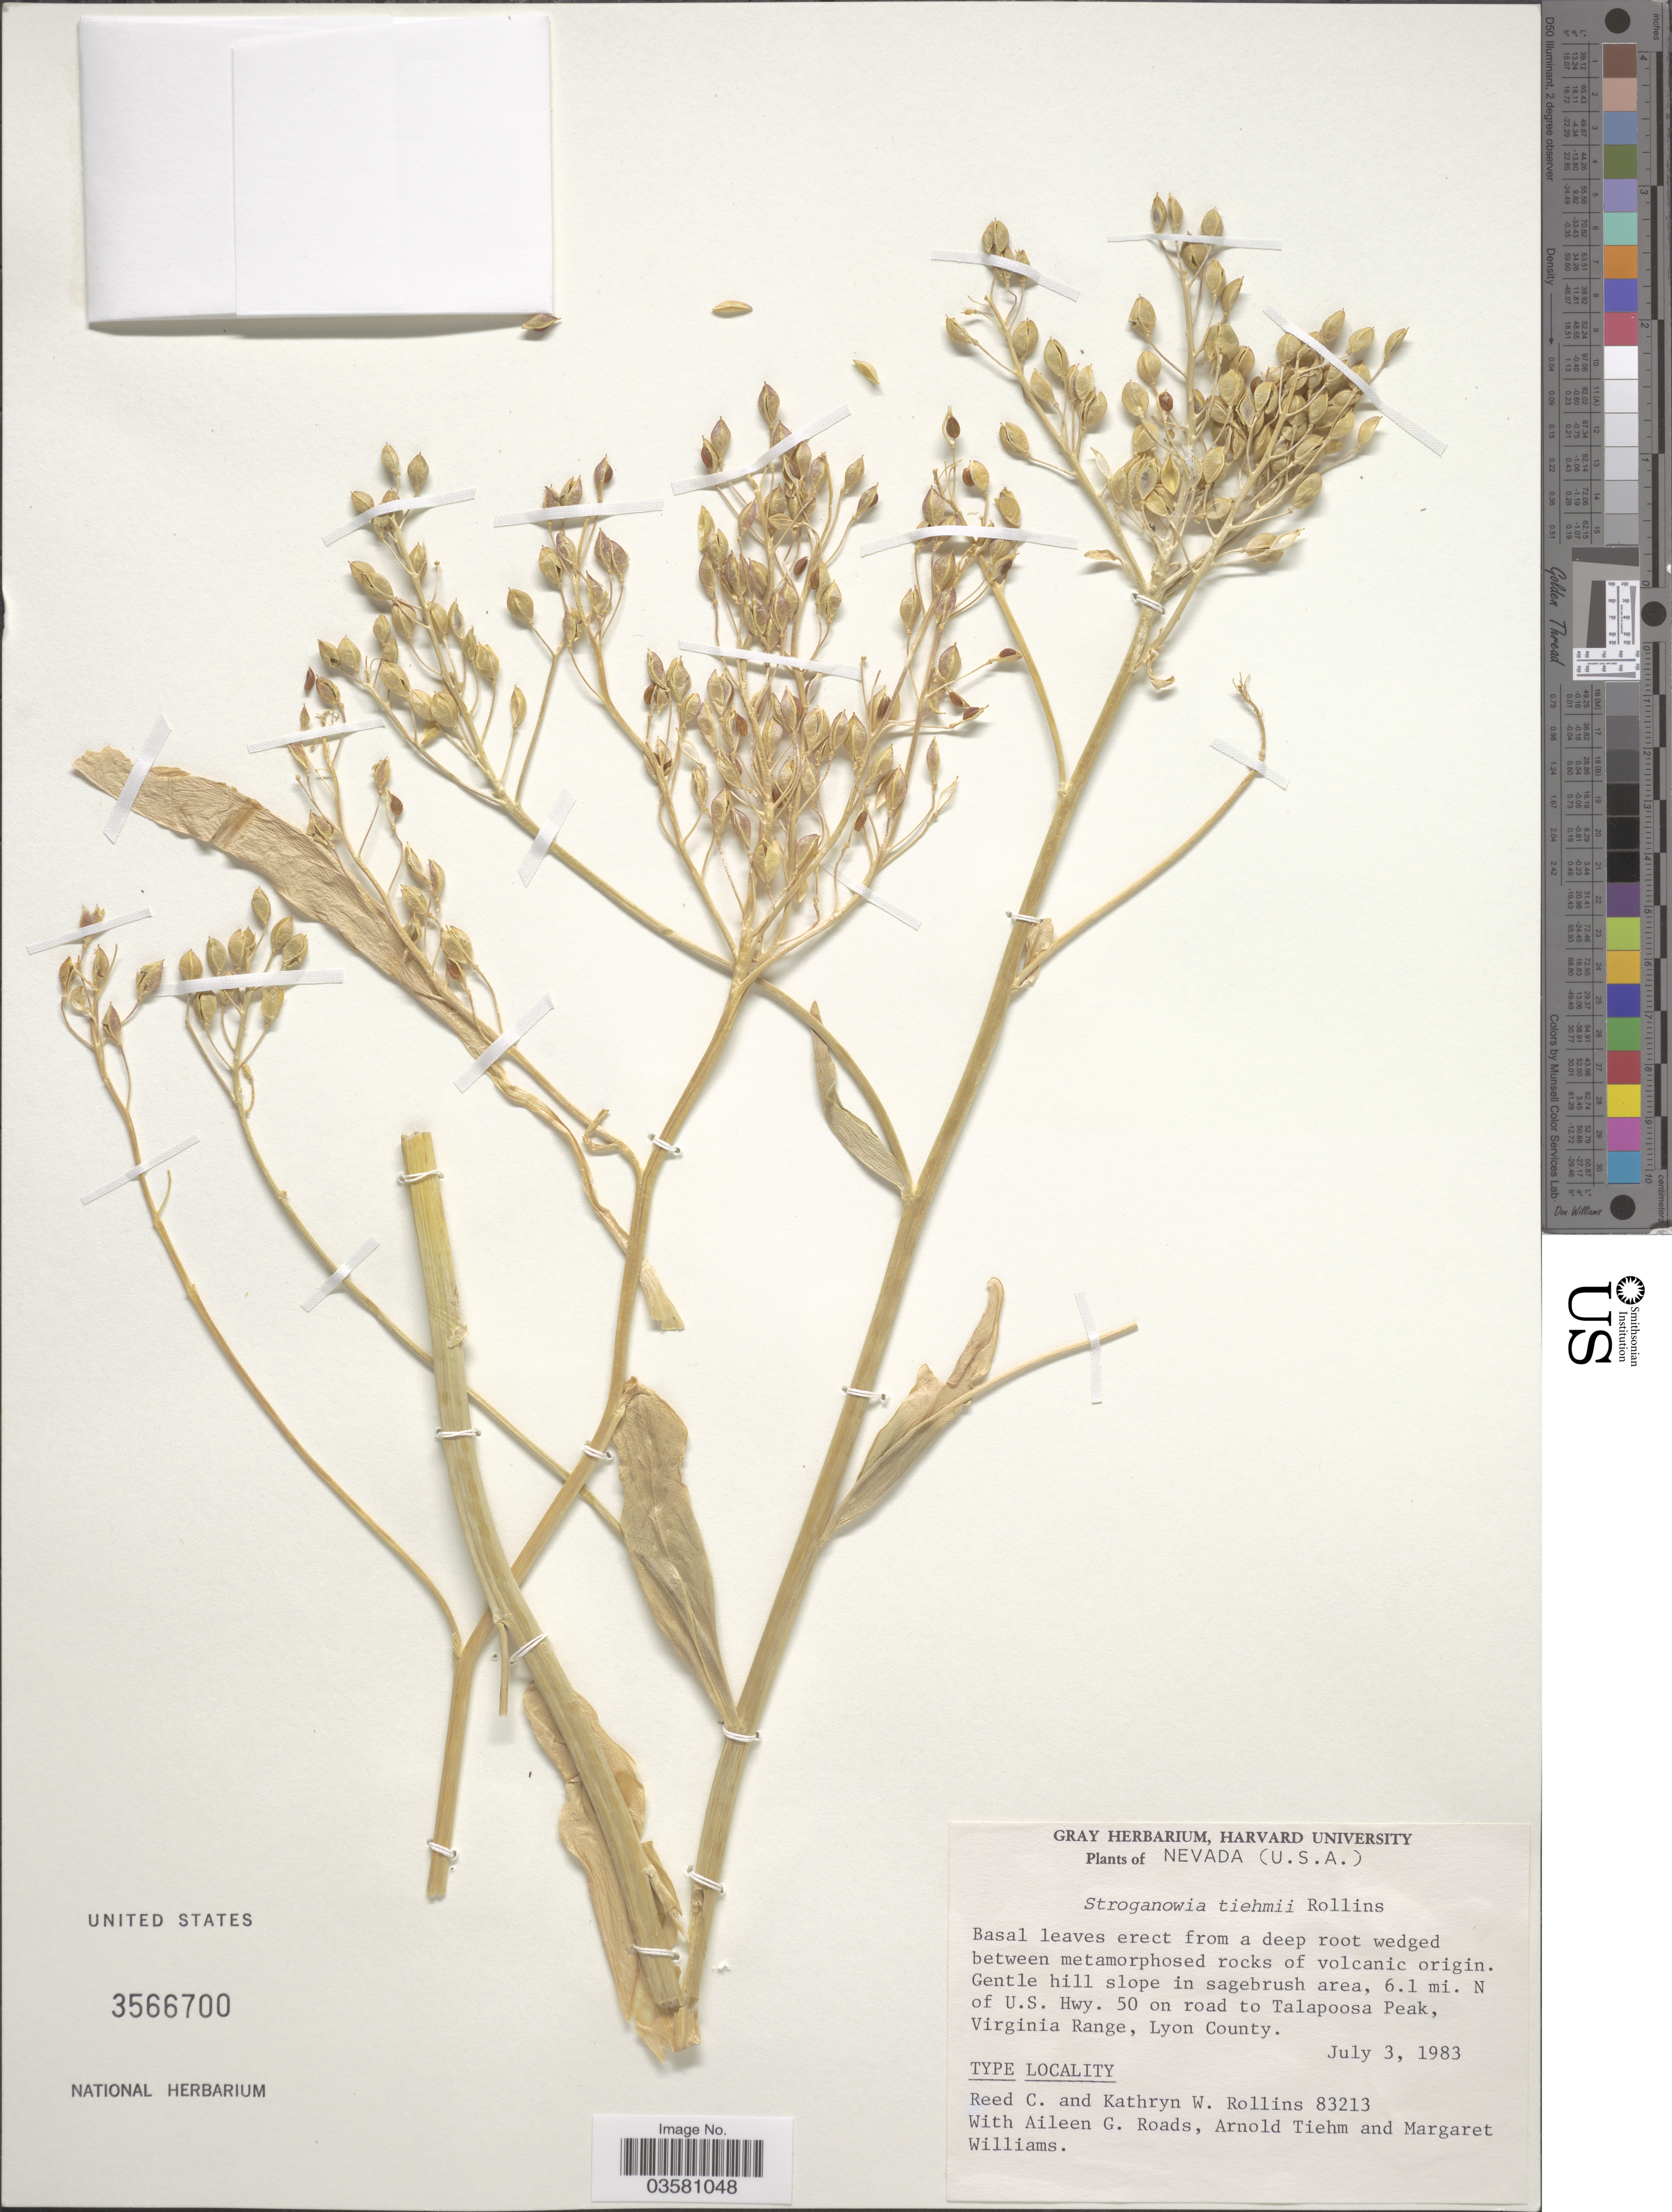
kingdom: Plantae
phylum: Tracheophyta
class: Magnoliopsida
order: Brassicales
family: Brassicaceae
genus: Lepidium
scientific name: Lepidium tiehmii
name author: (Rollins) Al-Shehbaz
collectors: R. C. Rollins, K. W. Rollins, A. Roads, A. Tiehm & M. J. Williams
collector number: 83213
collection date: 1983-07-03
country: United States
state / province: Nevada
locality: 6.1 mi. N of U.S. Hwy. 50 on road to Talapoosa Peak, Virginia Range, Lyon County.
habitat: gentle hill slope in sagebrush area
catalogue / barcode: US 3566700